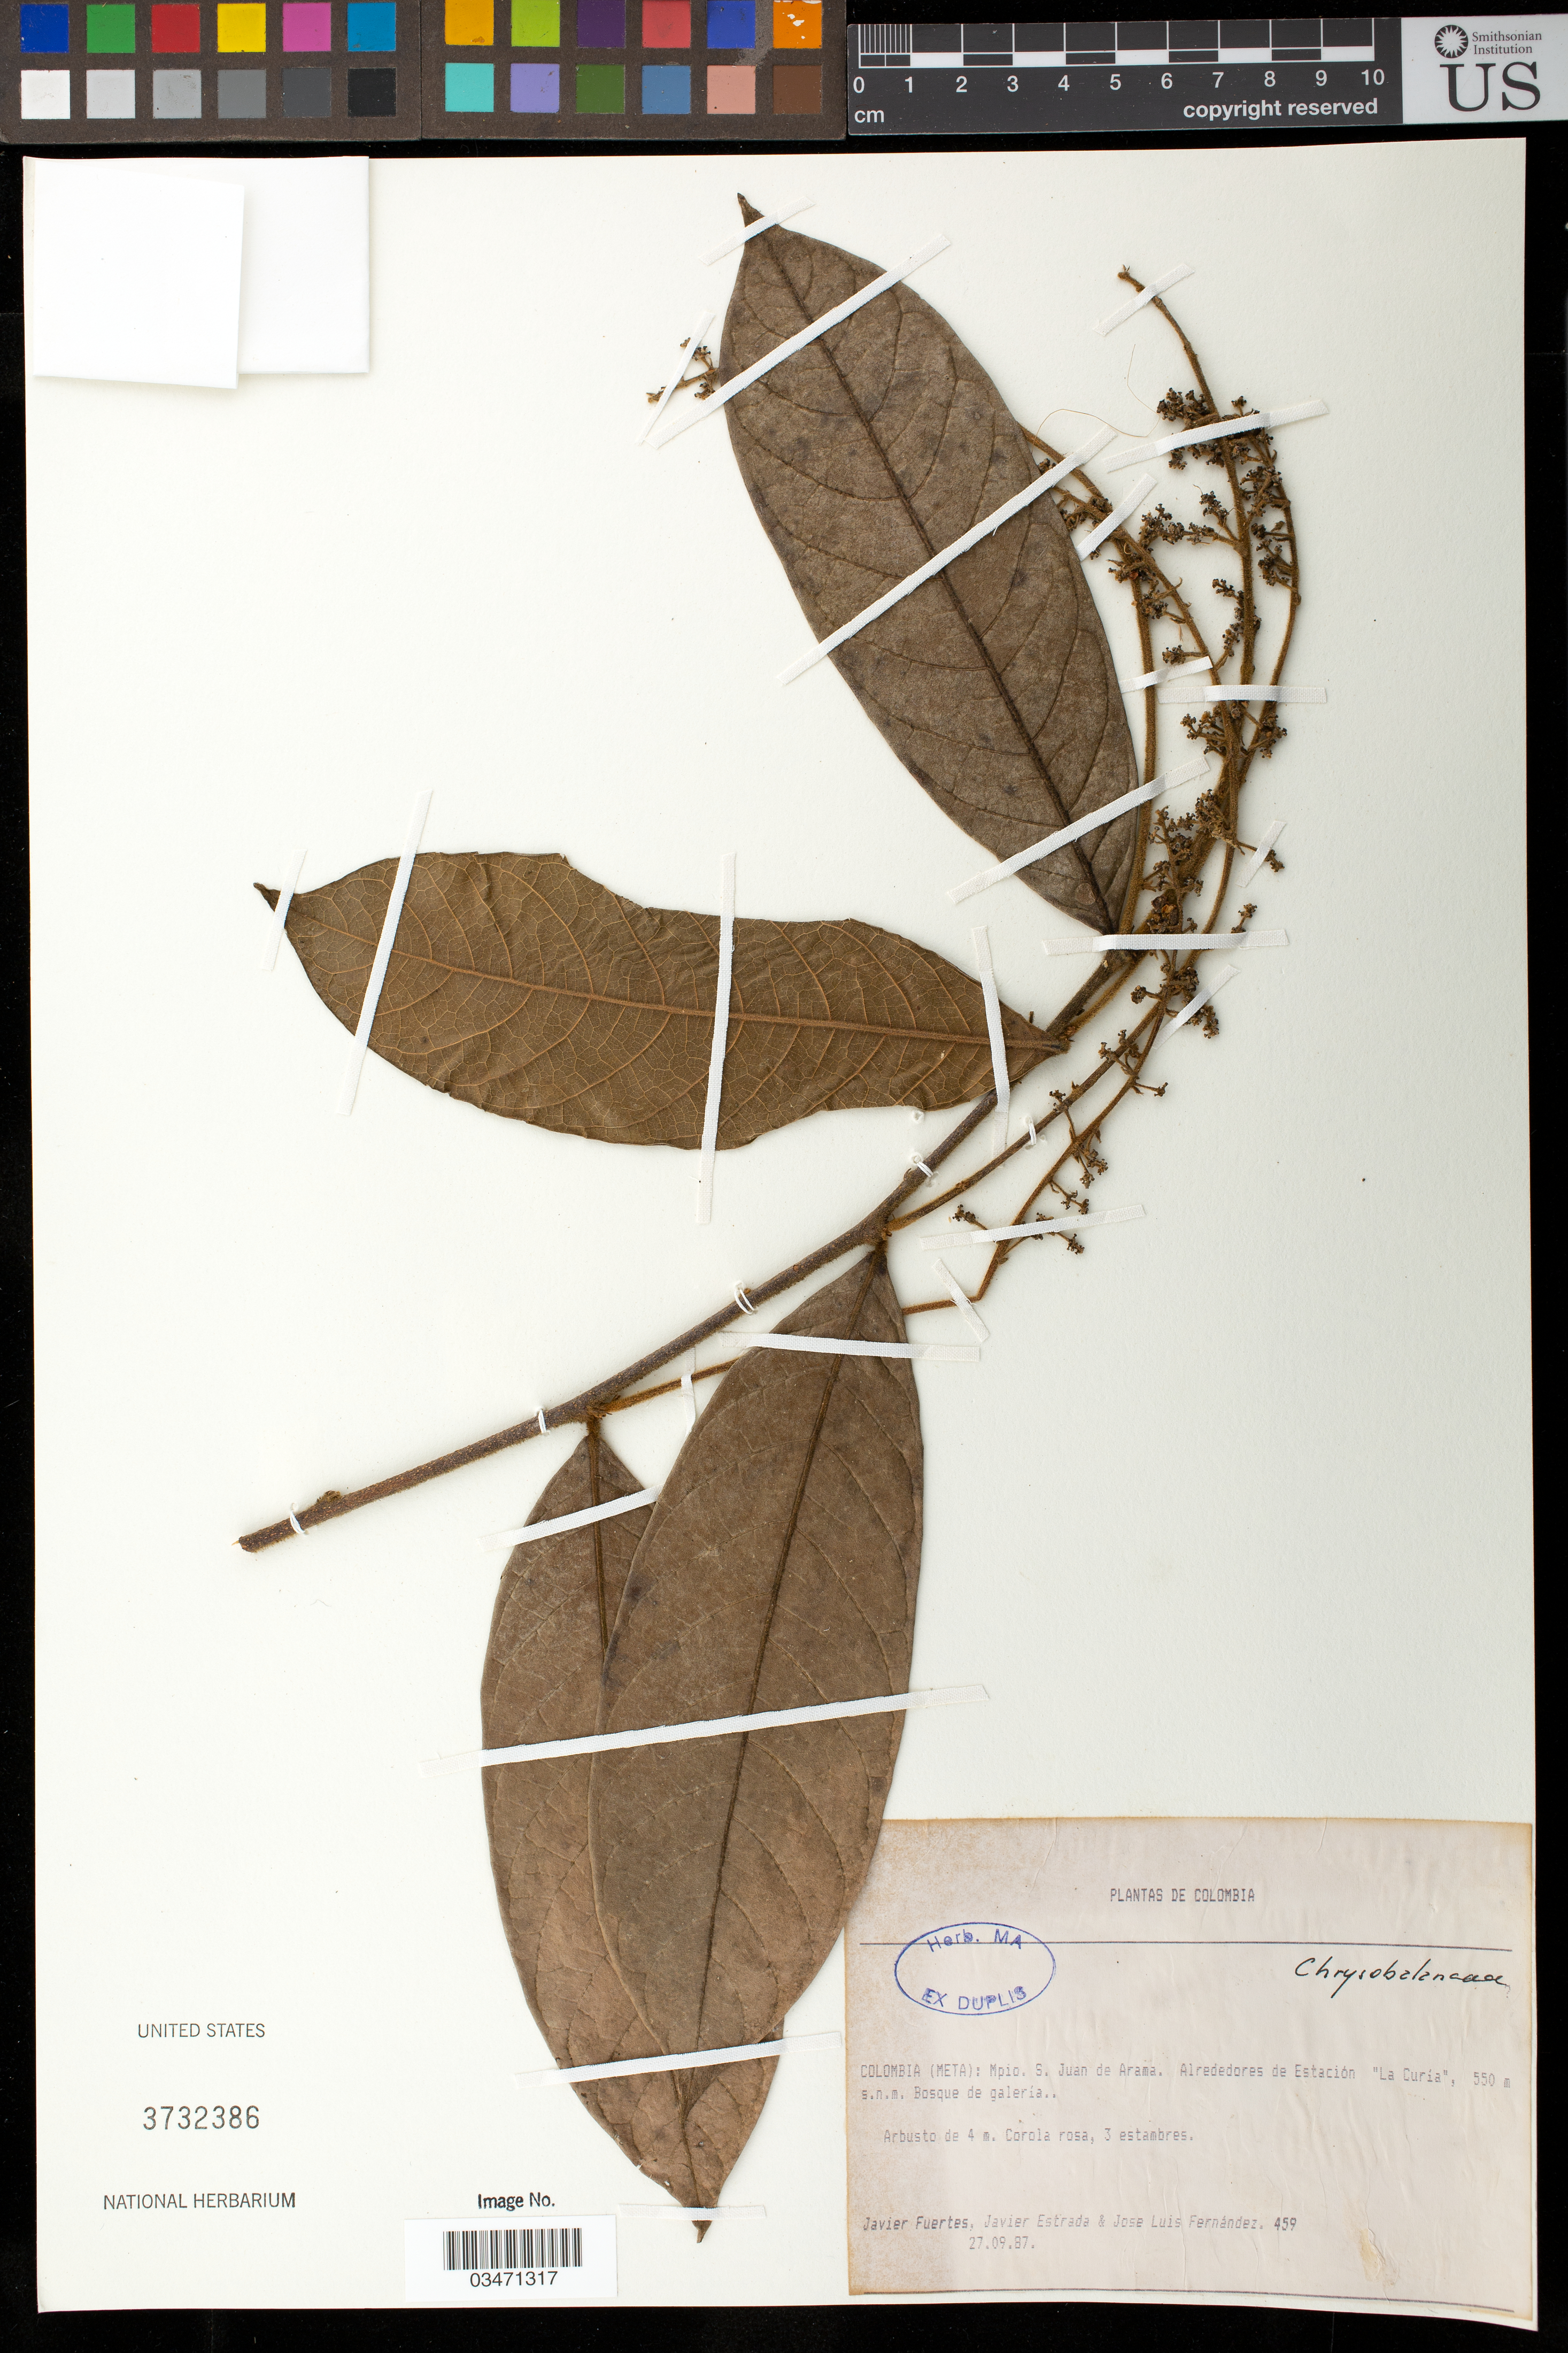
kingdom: Plantae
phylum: Tracheophyta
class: Magnoliopsida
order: Malpighiales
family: Chrysobalanaceae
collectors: J. Fuertes, J. Estrada & J. Fernandez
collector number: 459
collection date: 1987-09-27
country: Colombia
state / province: Meta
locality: Mpio. S. Juan Arama. Estacion La Curia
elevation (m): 550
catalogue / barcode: US 3732386